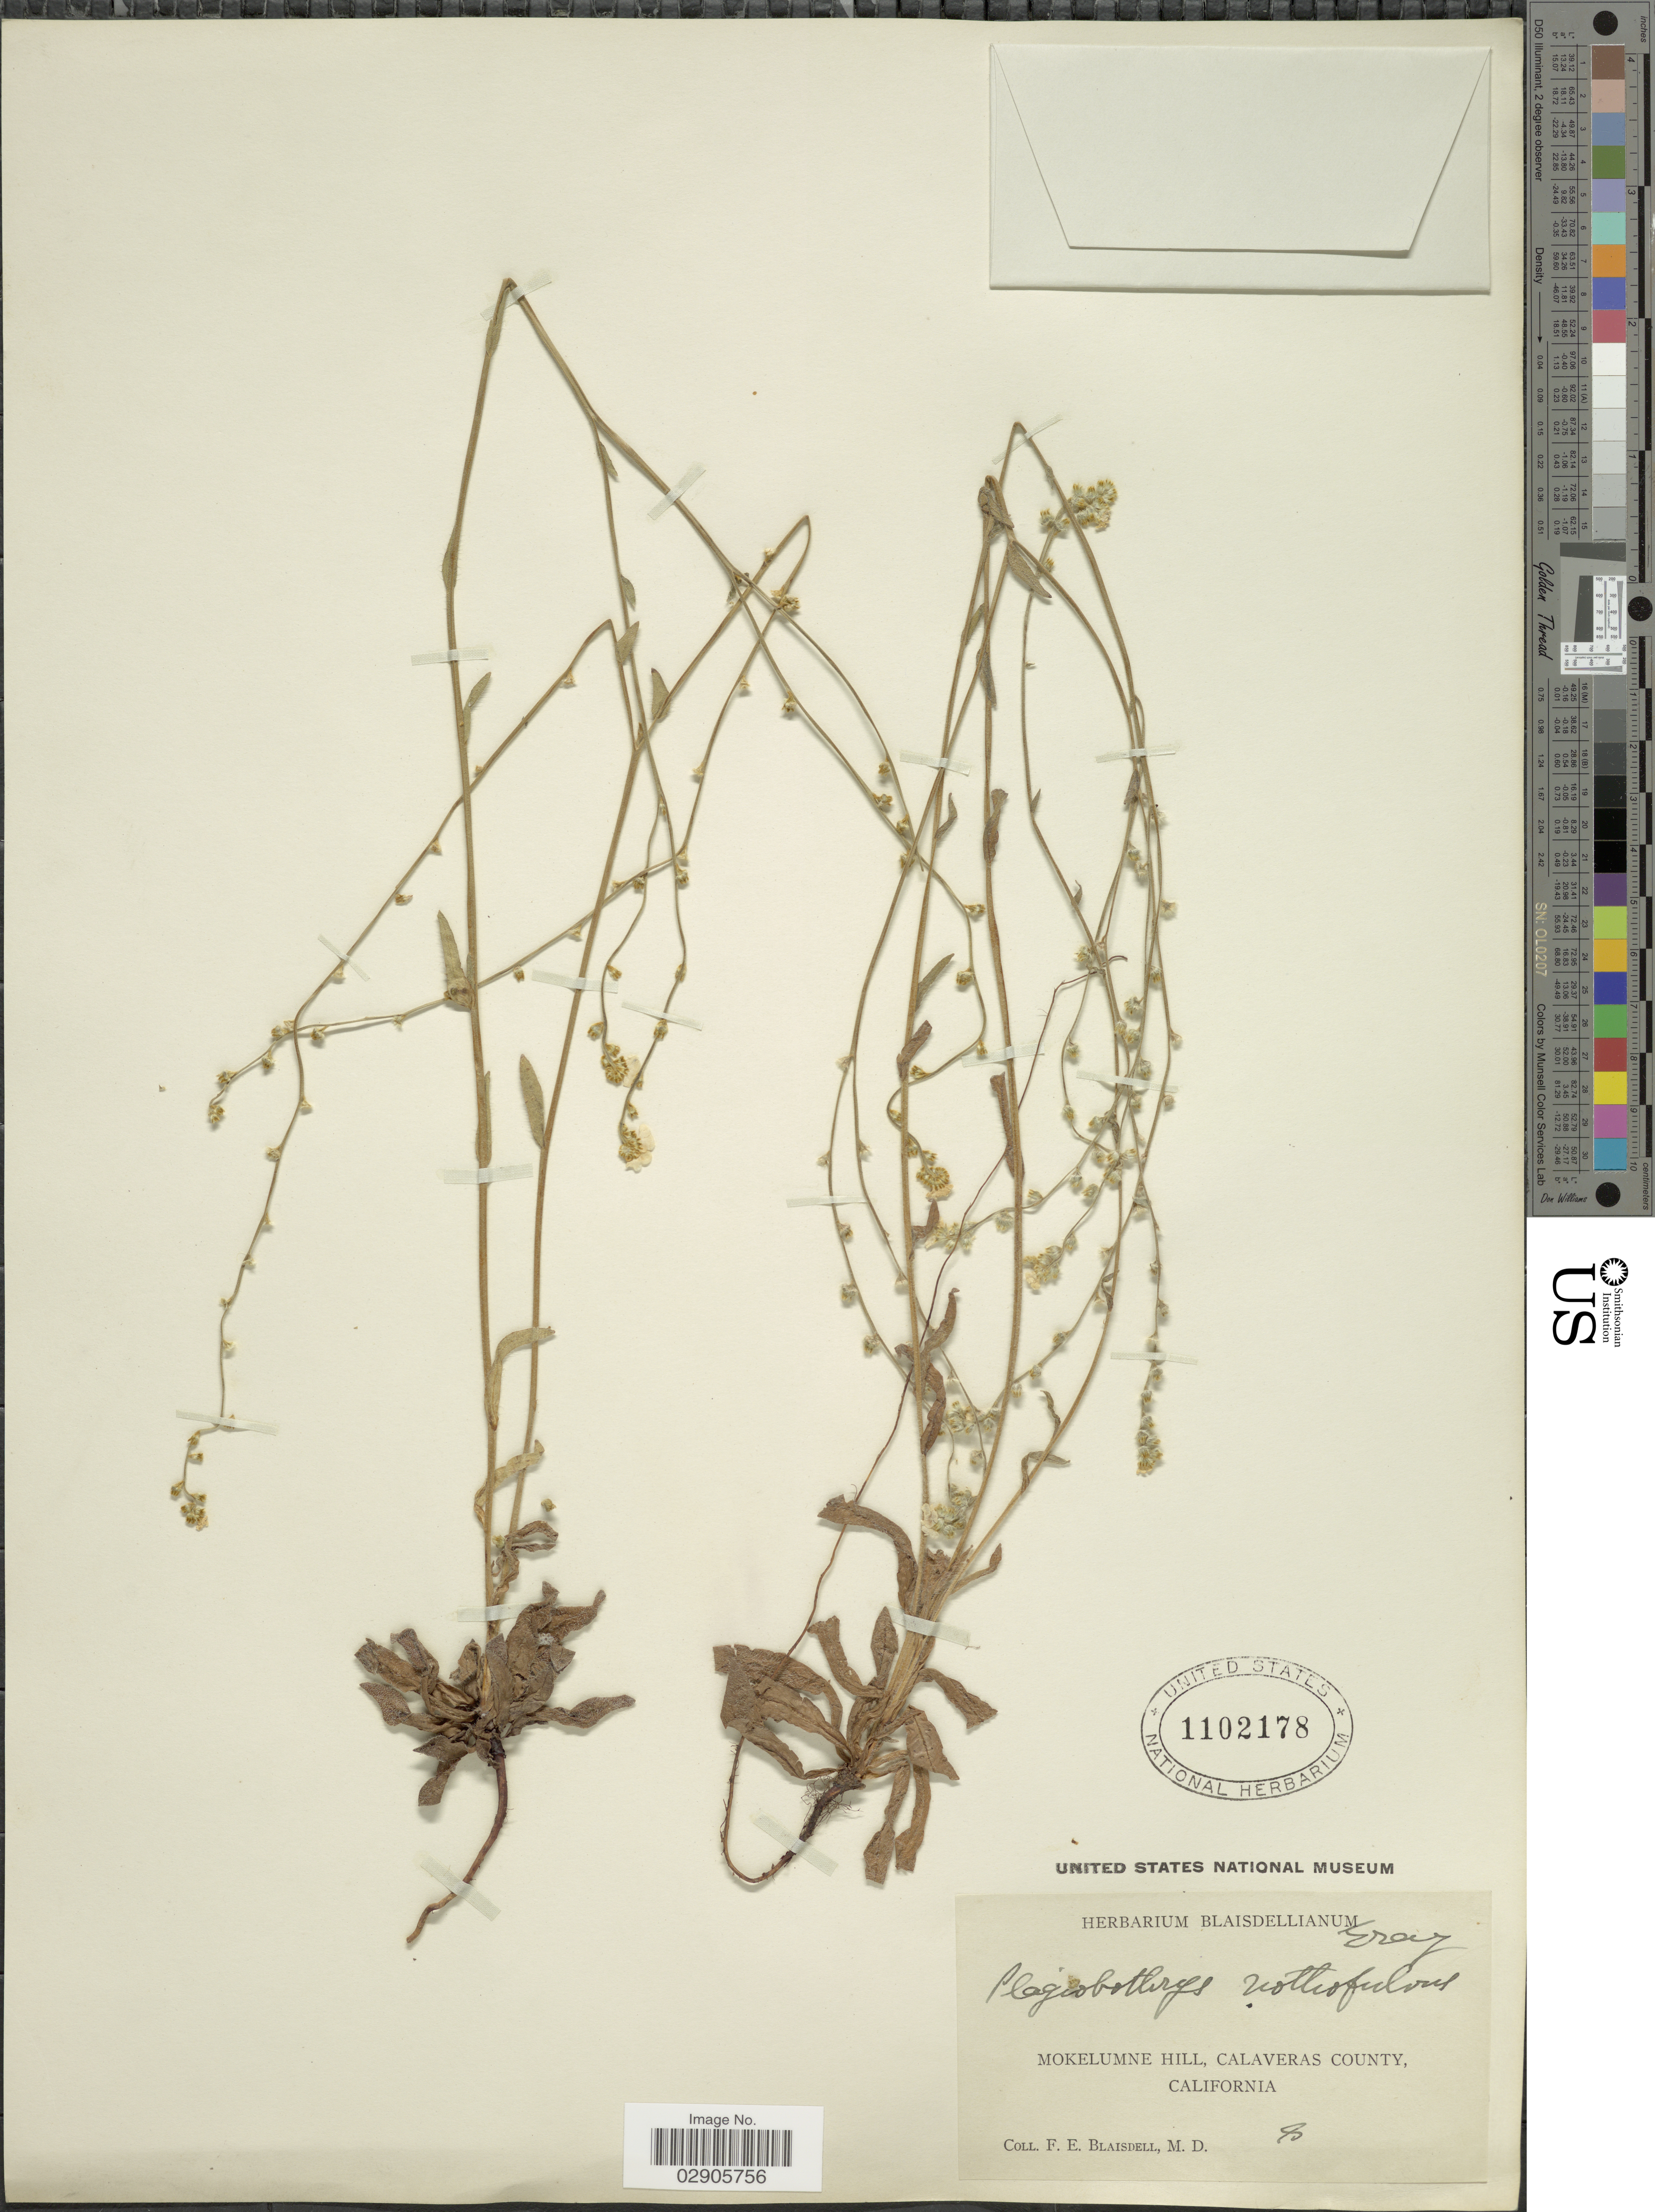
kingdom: Plantae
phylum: Tracheophyta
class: Magnoliopsida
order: Boraginales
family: Boraginaceae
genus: Plagiobothrys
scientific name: Plagiobothrys nothofulvus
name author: (A. Gray) A. Gray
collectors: F. Blaisdell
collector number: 8?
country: United States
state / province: California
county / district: Calaveras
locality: Mokelumne Hill, Calaveras County.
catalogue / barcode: US 1102178